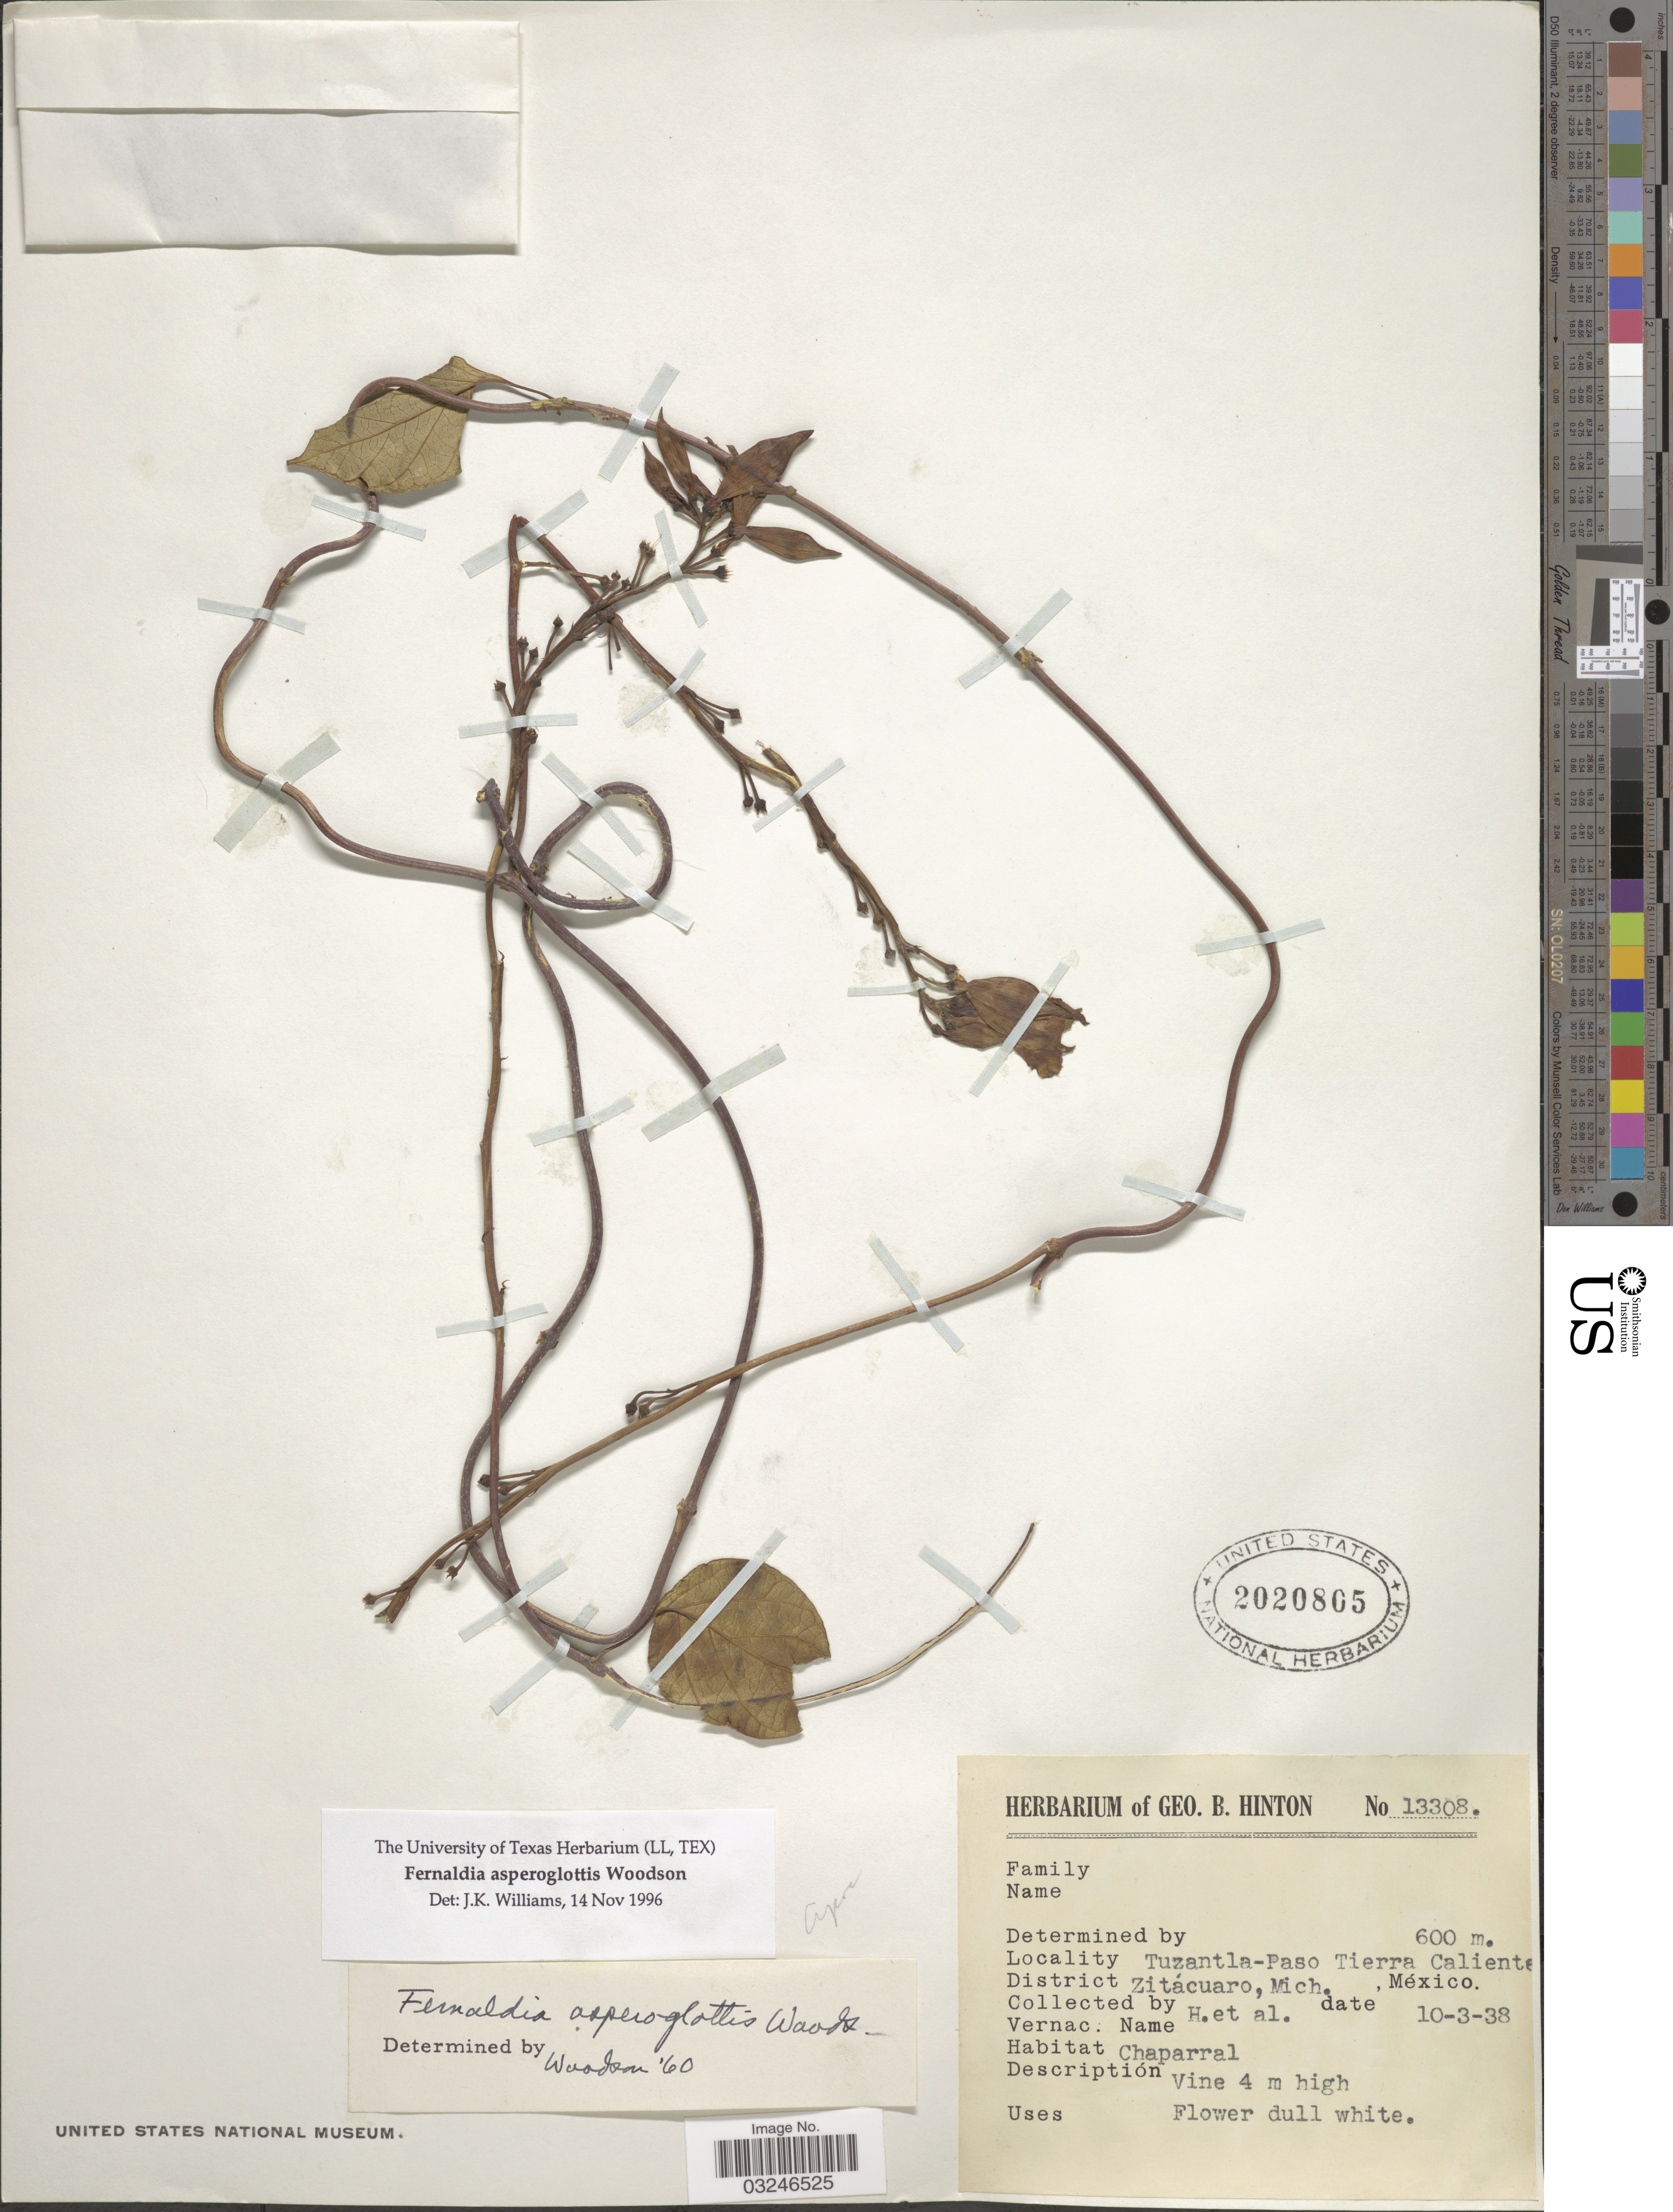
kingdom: Plantae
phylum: Tracheophyta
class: Magnoliopsida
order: Gentianales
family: Apocynaceae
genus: Fernaldia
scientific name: Fernaldia asperoglottis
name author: Woodson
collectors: G. B. Hinton & et al.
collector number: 13308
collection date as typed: Transcribed d/m/y: 10/3/38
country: Mexico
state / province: Michoacán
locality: Tuzantla-Paso Tierra Caliente. District Zitácuaro, Mich.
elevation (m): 600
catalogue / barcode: US 2020805